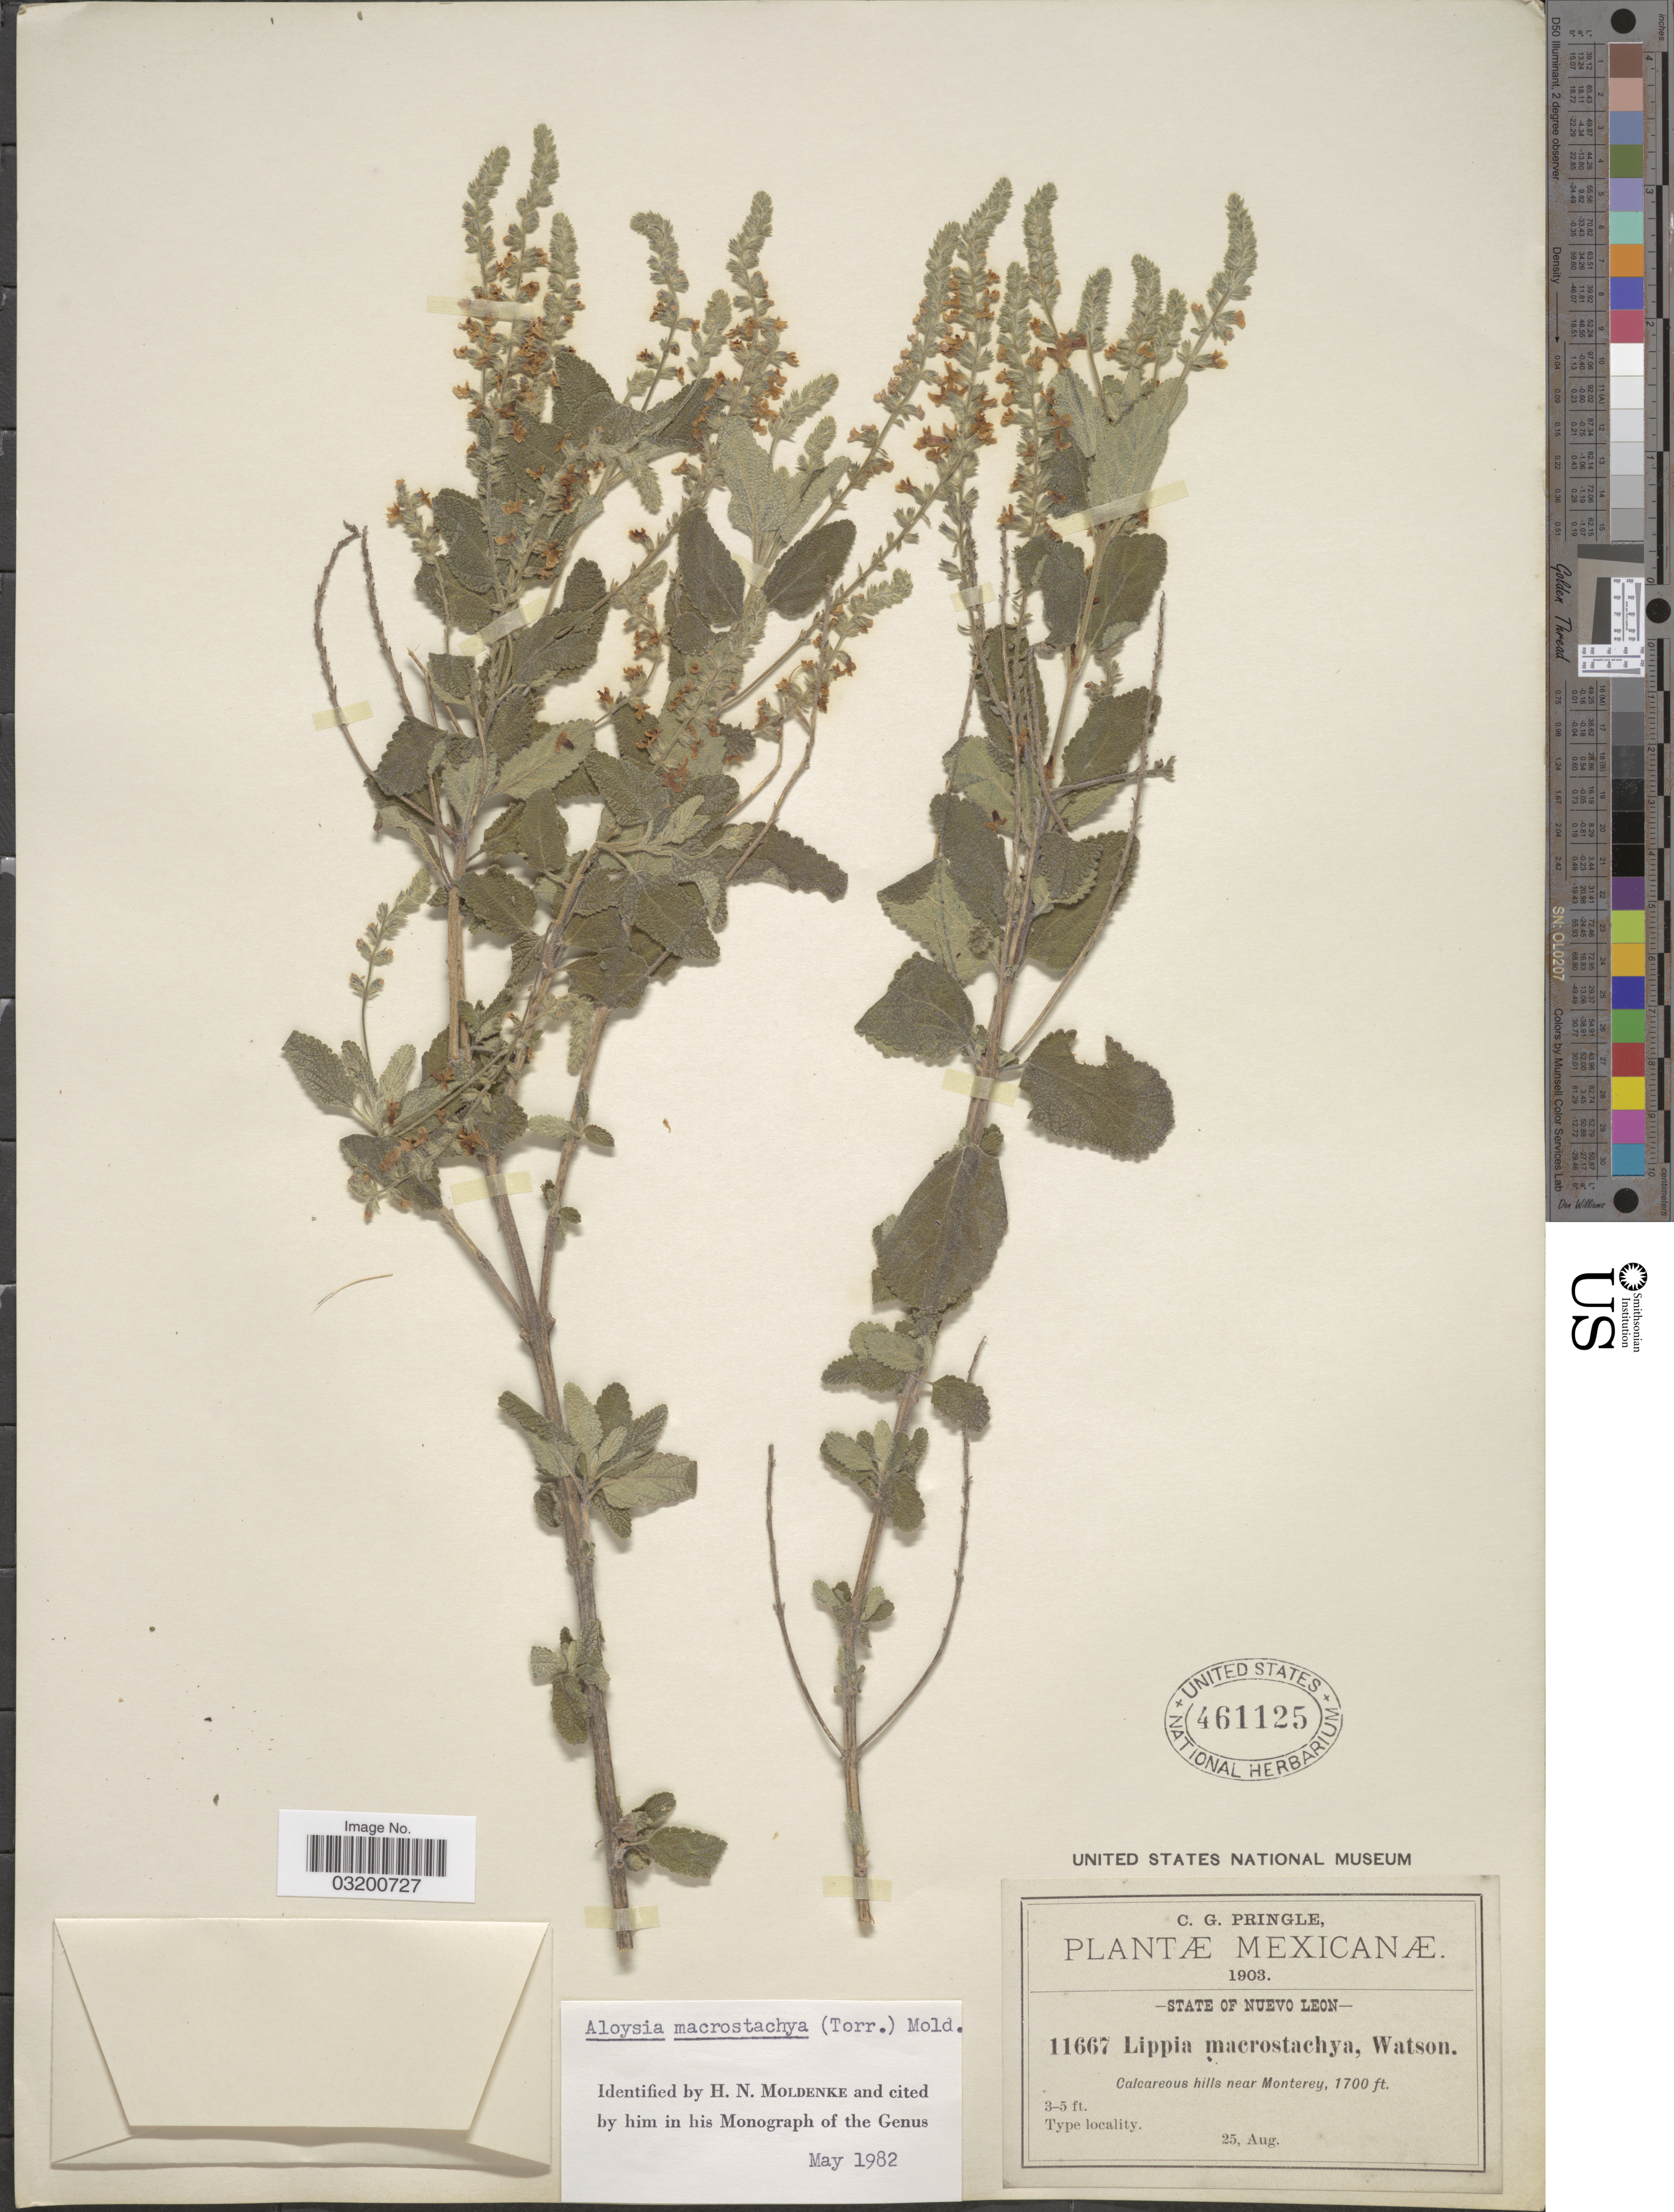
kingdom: Plantae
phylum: Tracheophyta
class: Magnoliopsida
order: Lamiales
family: Verbenaceae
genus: Aloysia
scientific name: Aloysia macrostachya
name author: (Torr.) Moldenke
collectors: C. G. Pringle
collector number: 11667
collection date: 1903-08-25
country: Mexico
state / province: Nuevo León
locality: Calcareous hills near Monterey.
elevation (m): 518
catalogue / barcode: US 461125